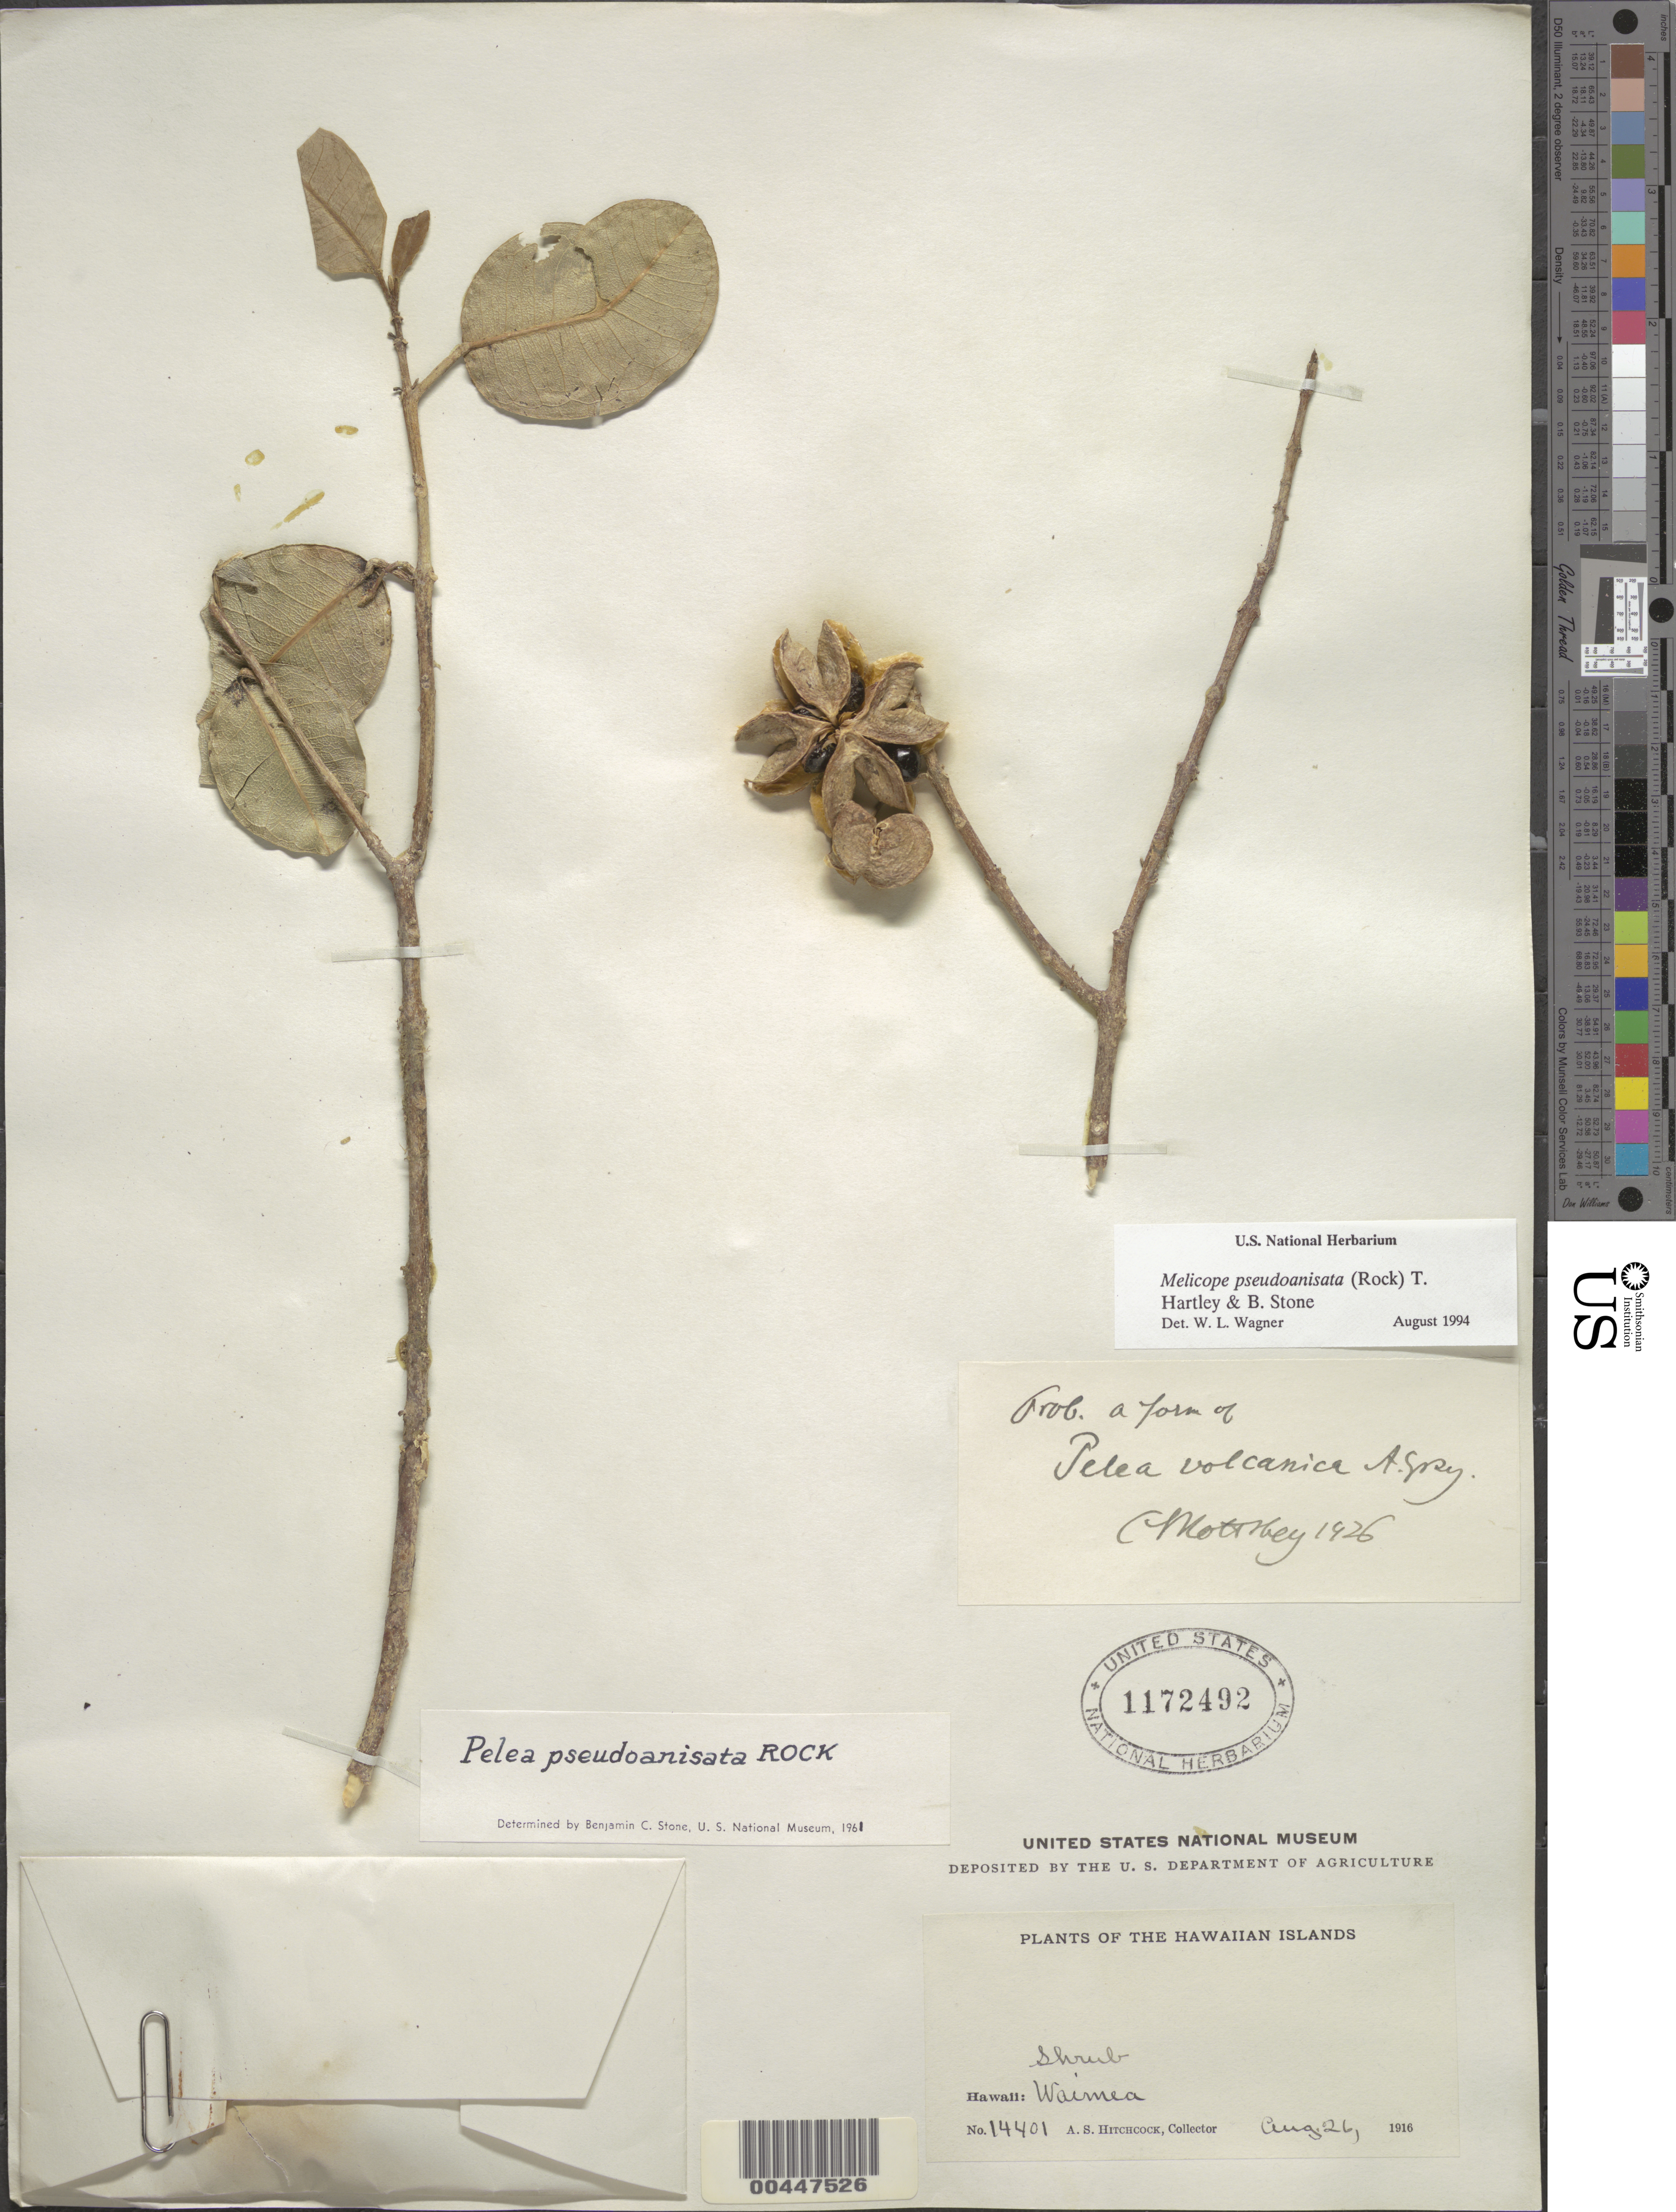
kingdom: Plantae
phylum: Tracheophyta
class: Magnoliopsida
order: Sapindales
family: Rutaceae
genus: Melicope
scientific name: Melicope pseudoanisata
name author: (Rock) T.G. Hartley & B.C. Stone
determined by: Wagner, W. L., (BOT), Smithsonian Institution - National Museum of Natural History (UNITED STATES)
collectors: A. S. Hitchcock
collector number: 14401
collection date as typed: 26 Aug 1916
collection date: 1916-08-26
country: United States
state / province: Hawaii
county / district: Hawaii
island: Hawaii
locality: Waimea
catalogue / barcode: US 1172492